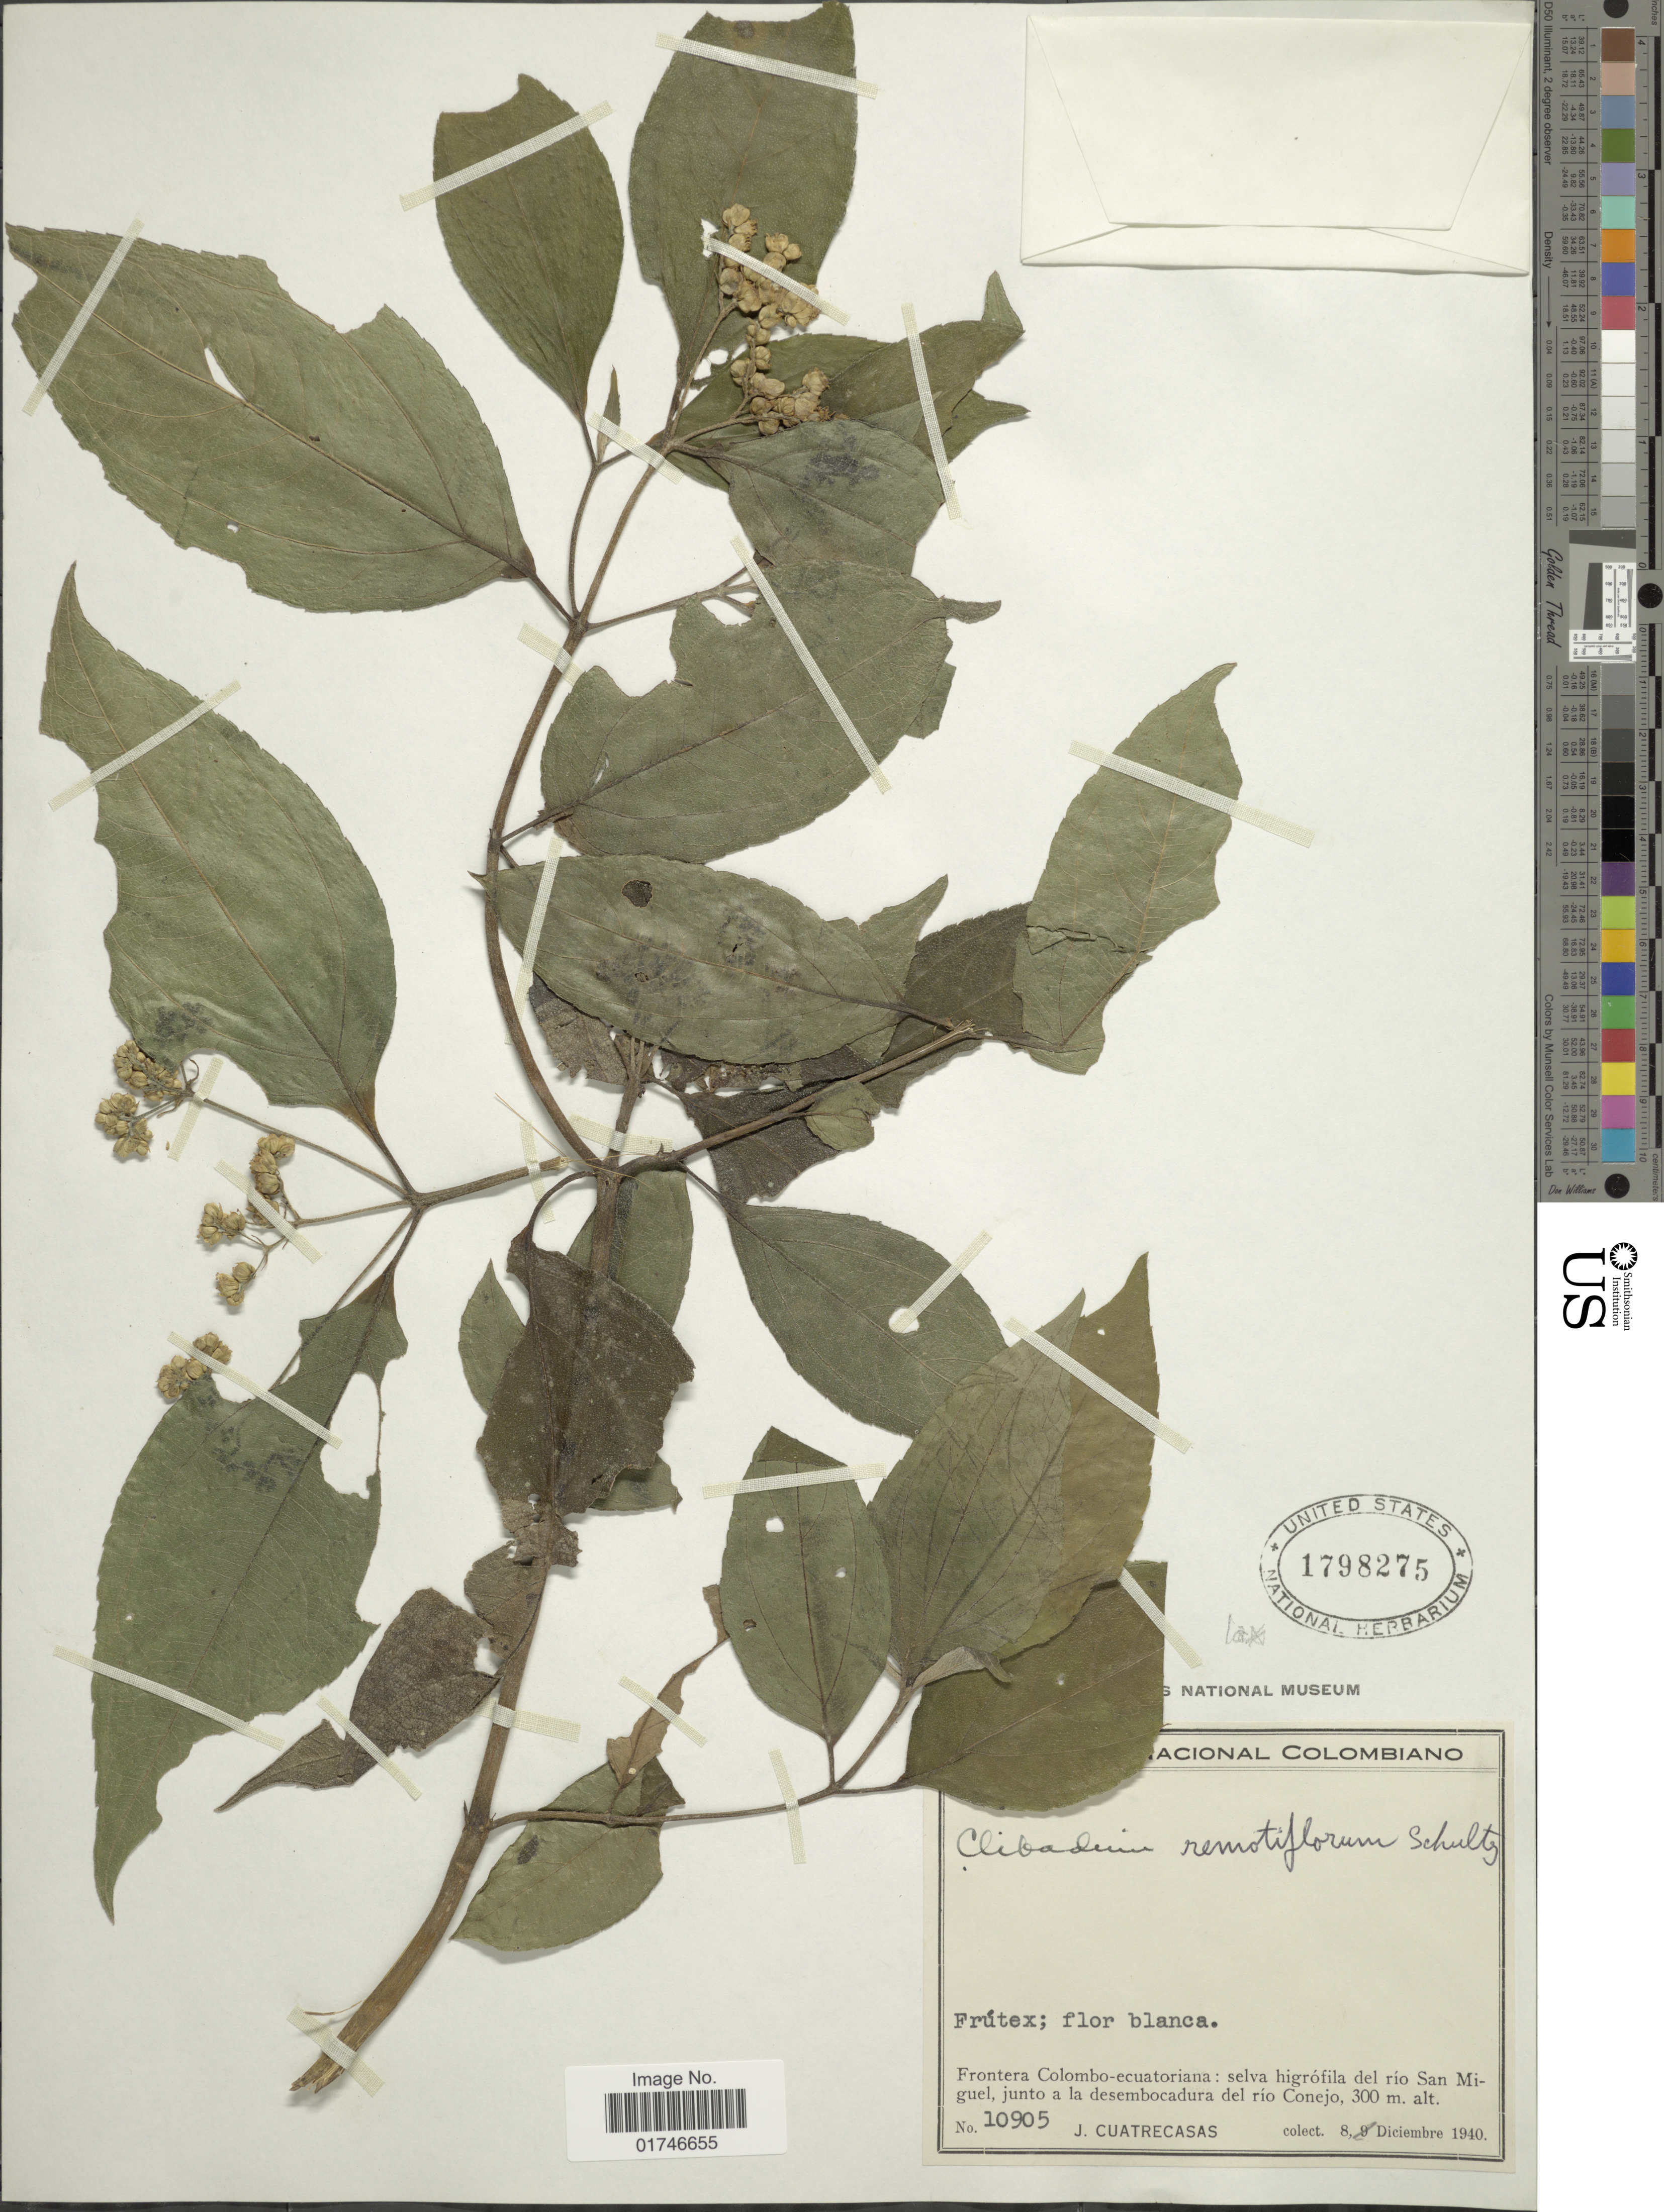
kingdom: Plantae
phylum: Tracheophyta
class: Magnoliopsida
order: Asterales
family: Asteraceae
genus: Clibadium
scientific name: Clibadium pentaneuron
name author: S.F. Blake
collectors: J. Cuatrecasas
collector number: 10905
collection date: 1940-12-08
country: Colombia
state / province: Putumayo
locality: Frontera Colombo -Ecuatoriana: selva higrofila del rio San Miguel, junto a la desembocadura del rio Conejo.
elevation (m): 300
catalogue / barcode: US 1798275